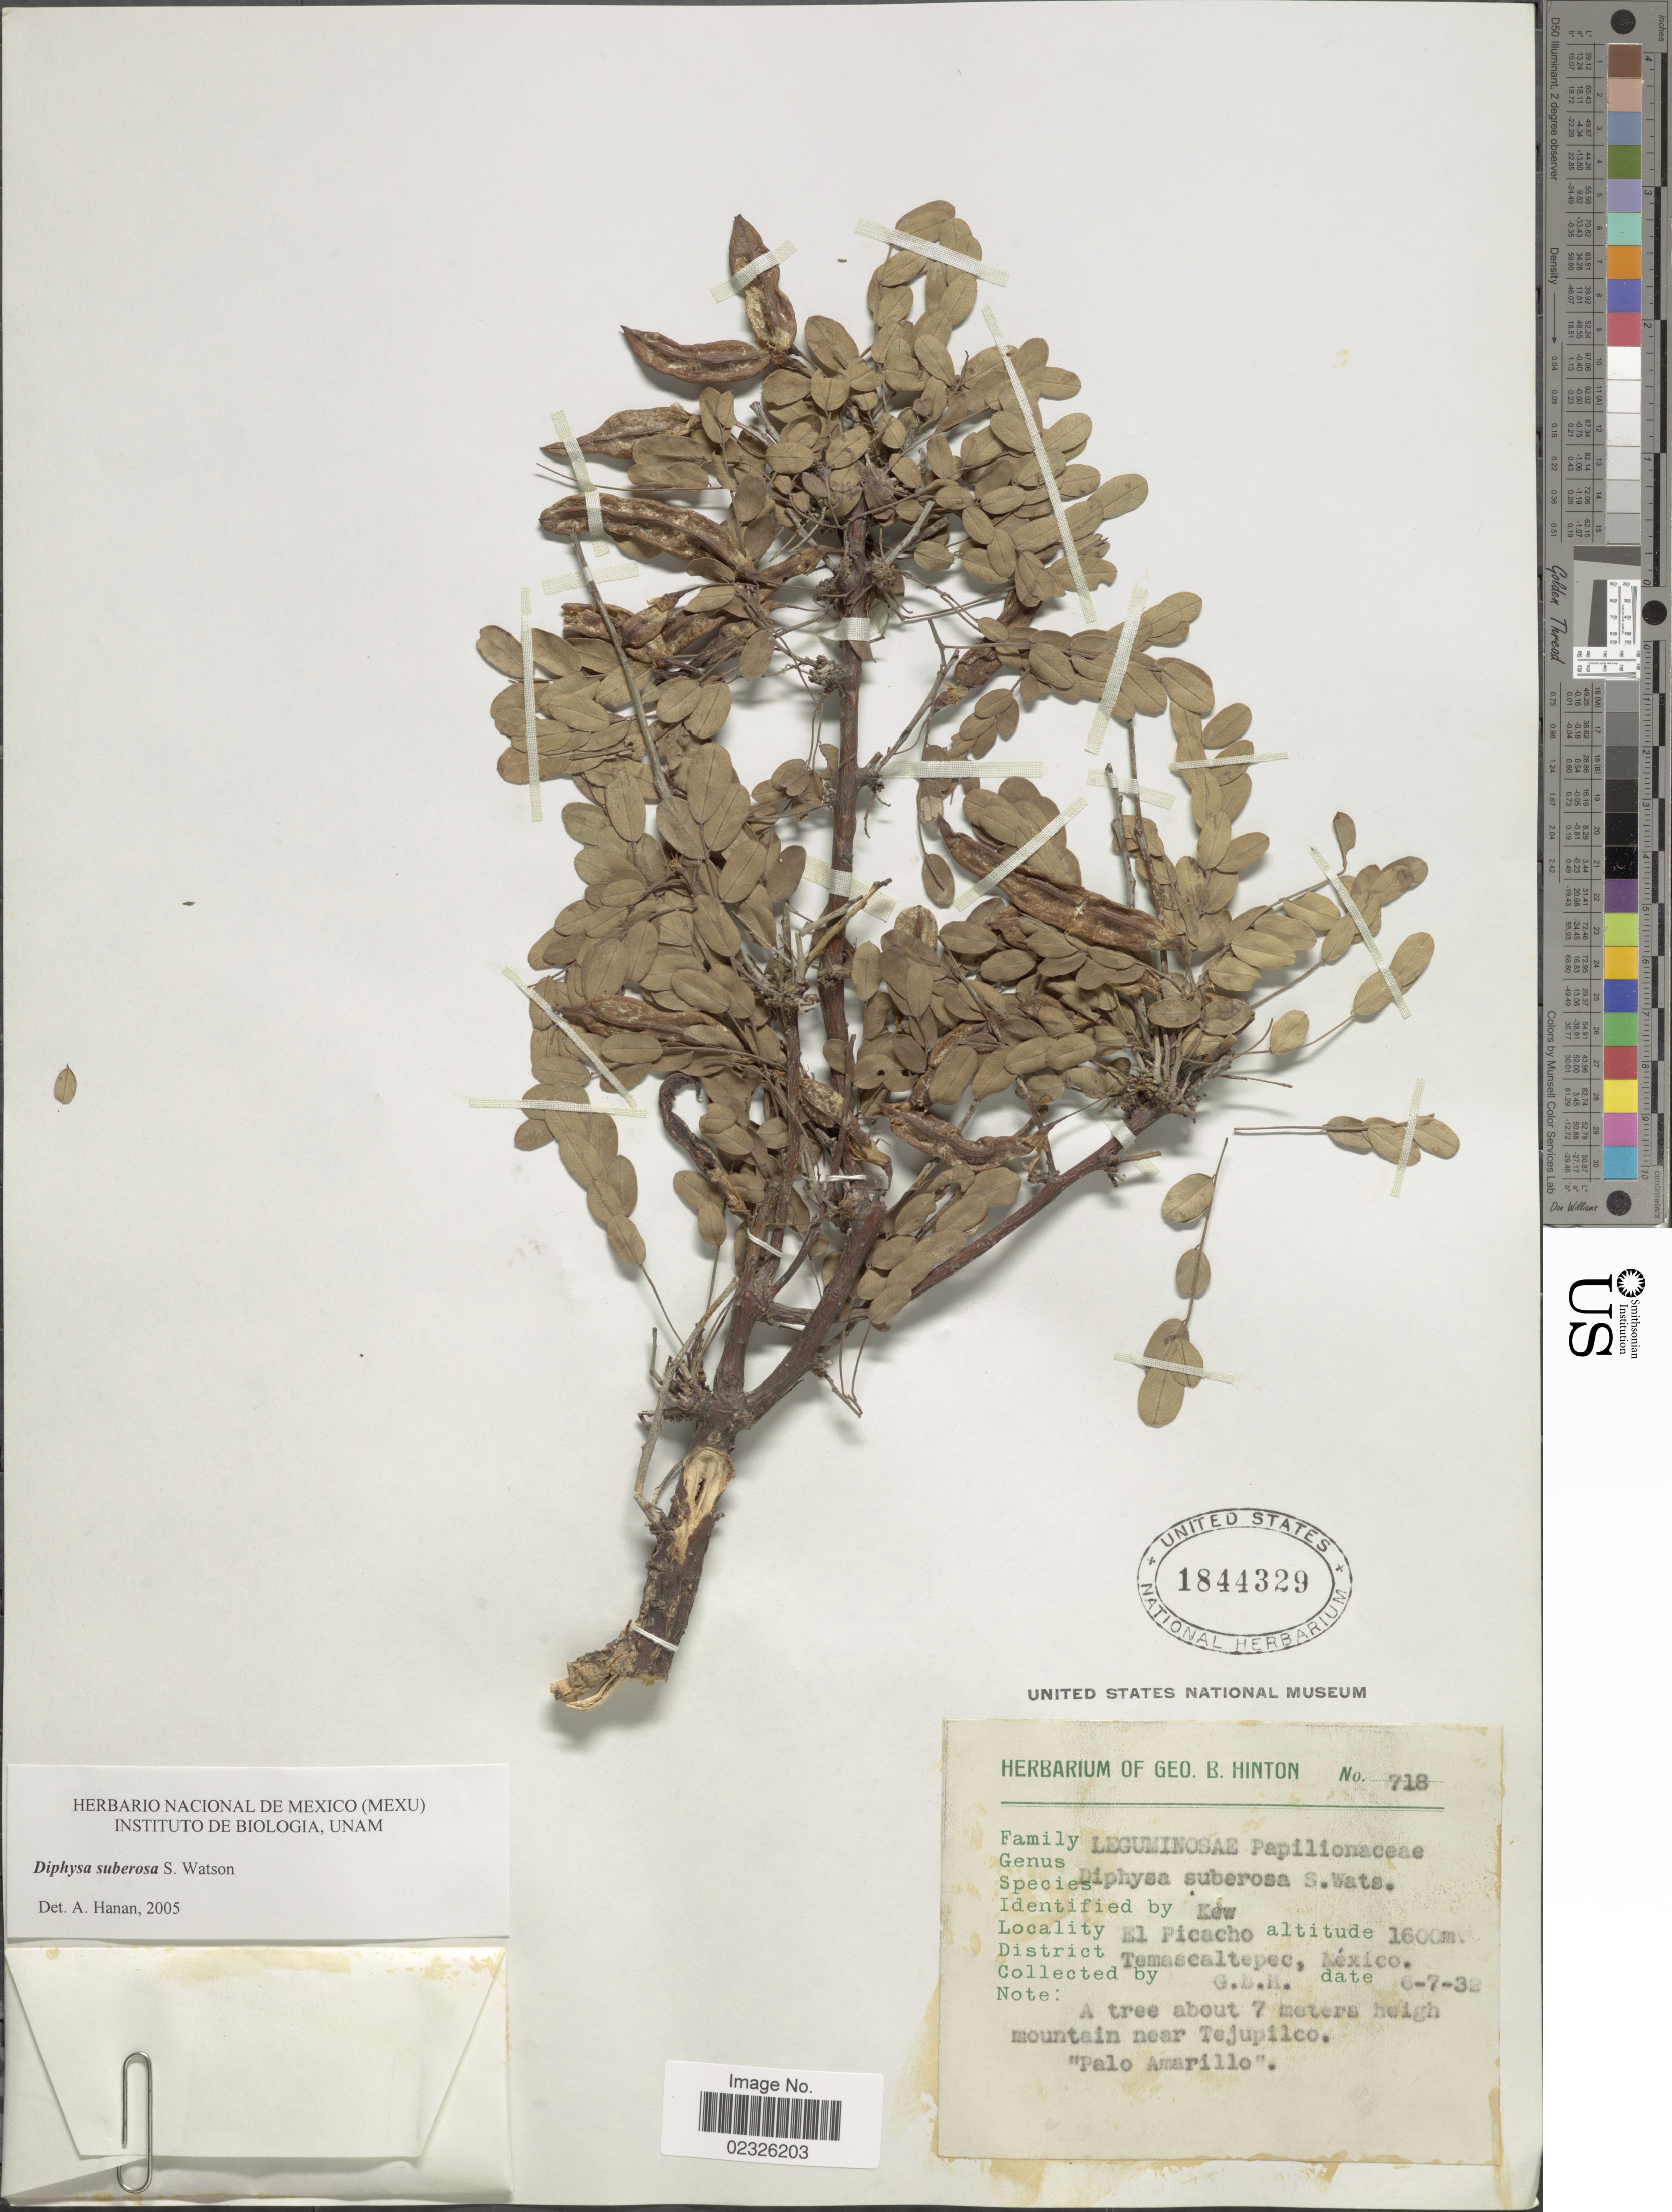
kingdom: Plantae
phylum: Tracheophyta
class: Magnoliopsida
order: Fabales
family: Fabaceae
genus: Diphysa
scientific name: Diphysa suberosa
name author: S. Watson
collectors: G. B. Hinton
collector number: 718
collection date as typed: Transcribed d/m/y: 7/6/32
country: Mexico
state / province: México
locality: El Picacho, District Temascaltepec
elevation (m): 1600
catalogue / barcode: US 1844329